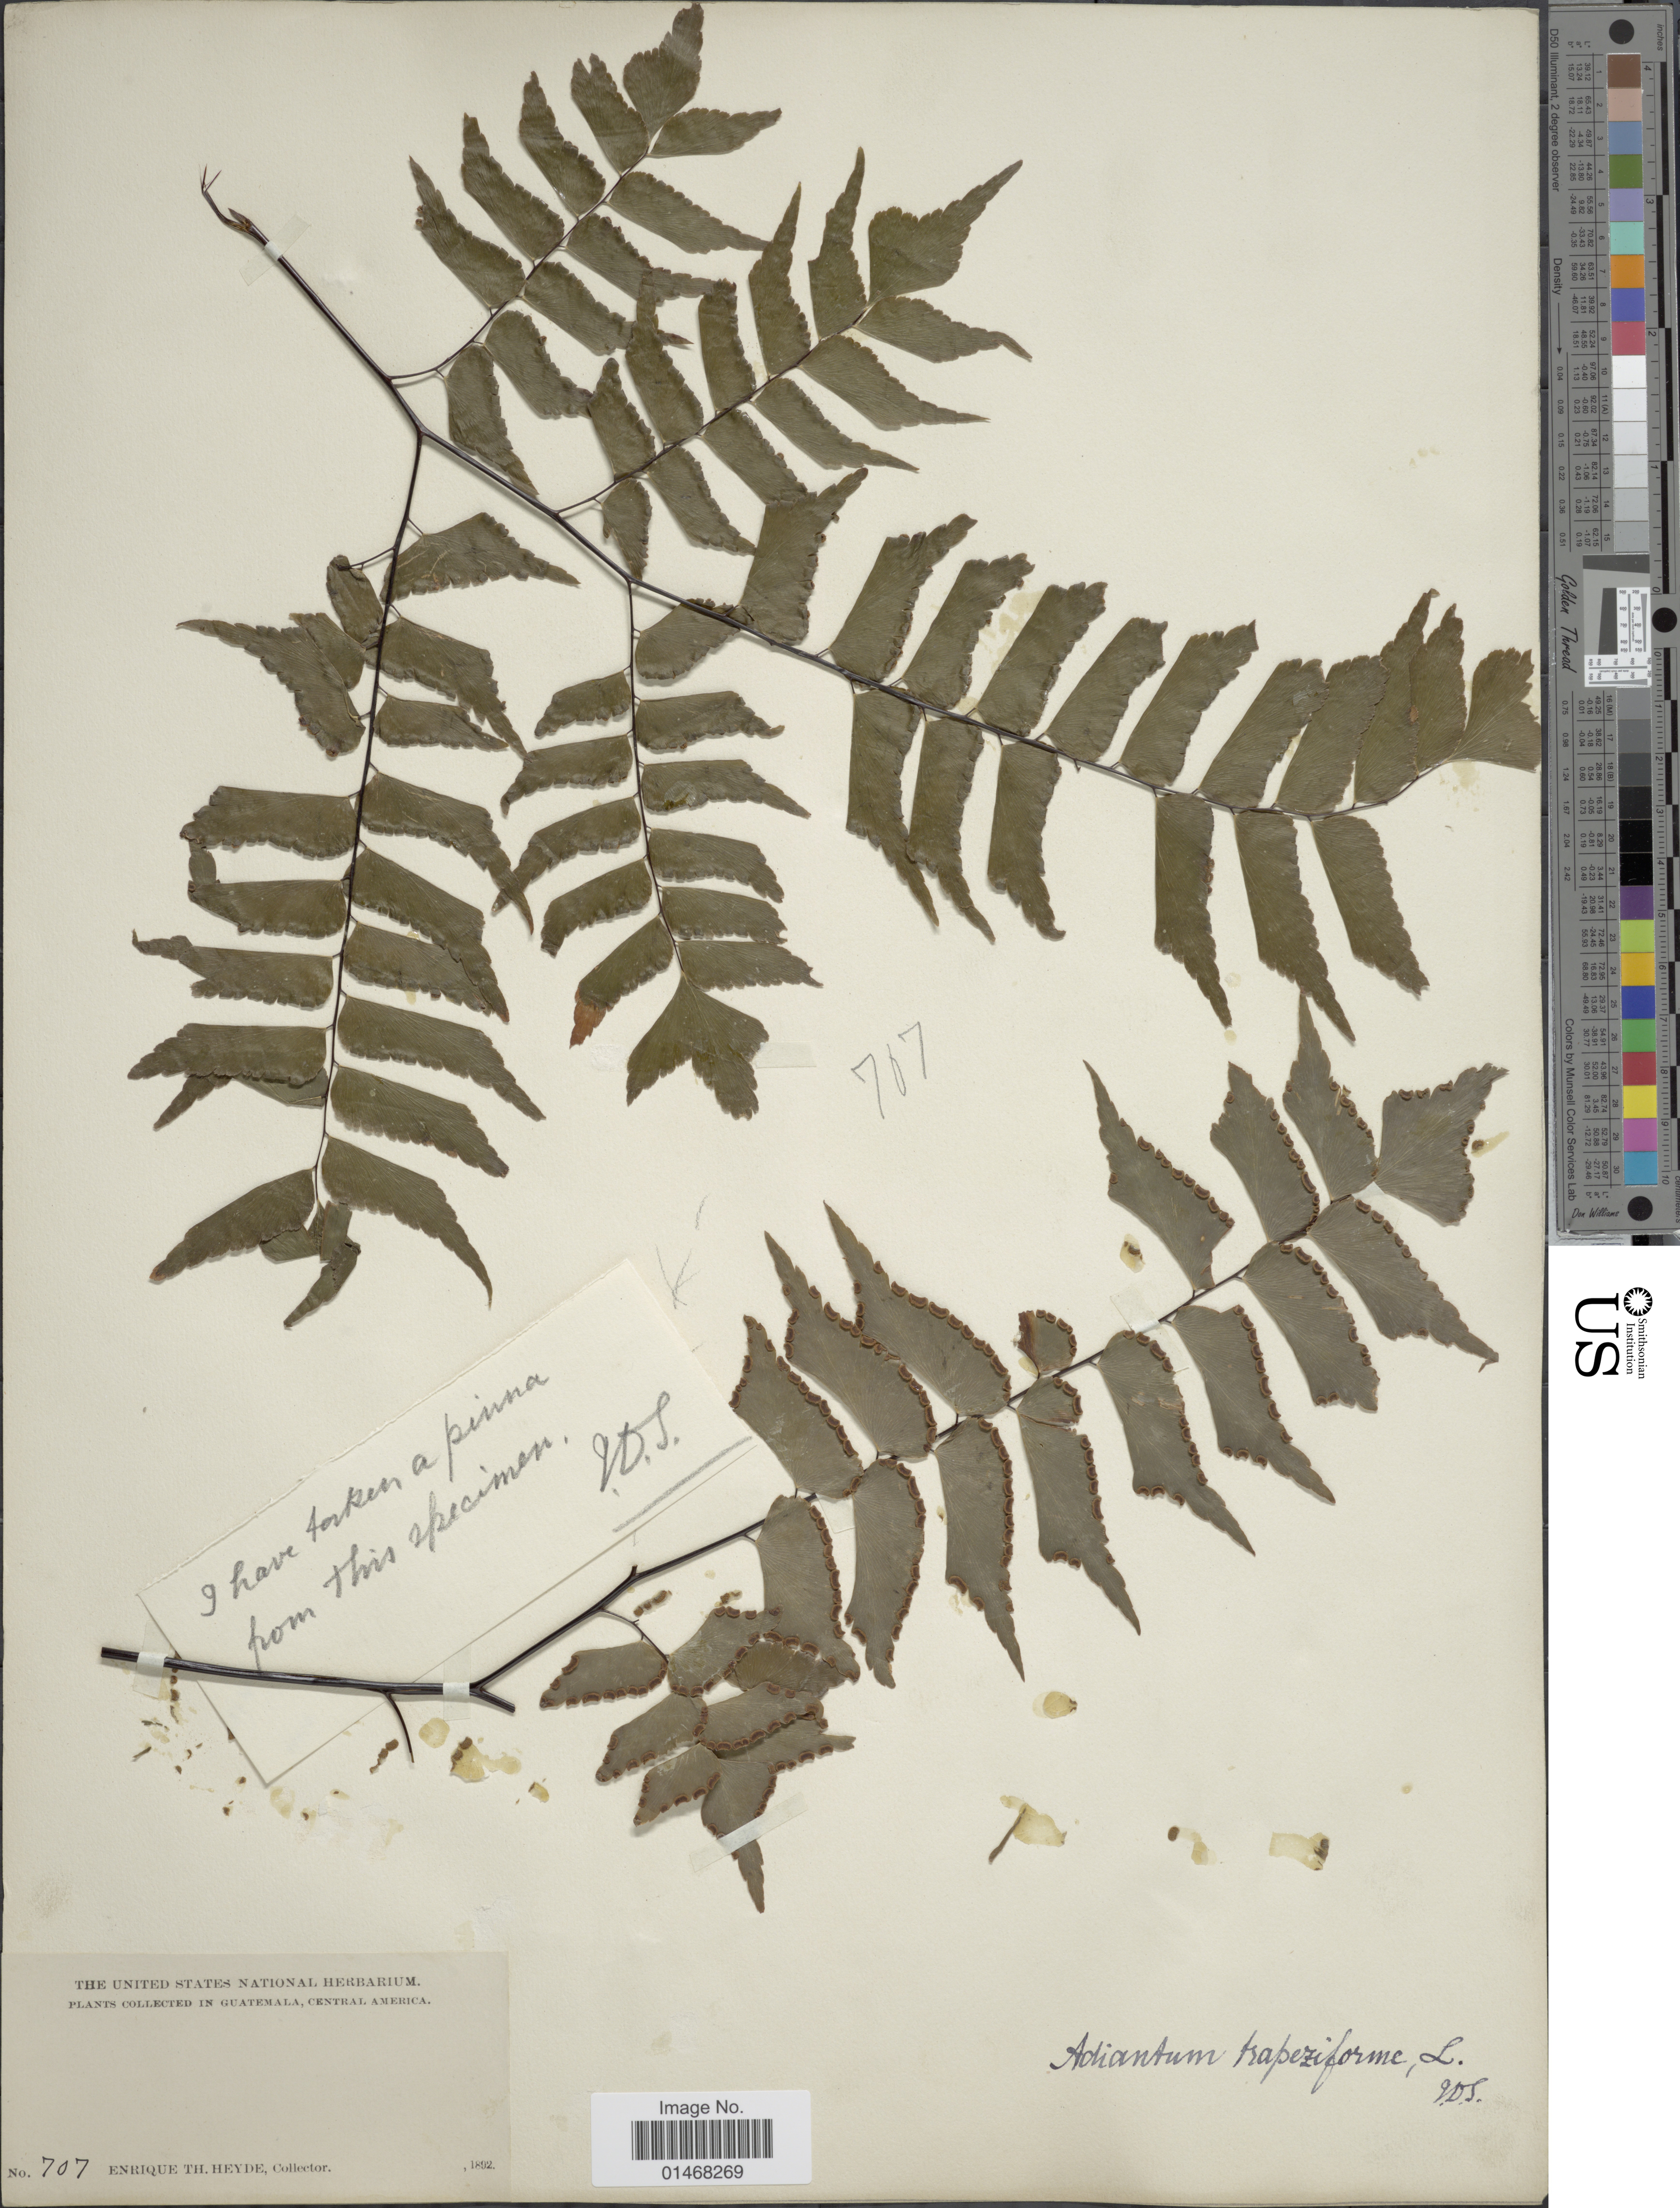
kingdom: Plantae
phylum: Tracheophyta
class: Polypodiopsida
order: Polypodiales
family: Pteridaceae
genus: Adiantum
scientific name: Adiantum trapeziforme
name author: L.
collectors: E. T. Heyde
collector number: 707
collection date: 1892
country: Guatemala